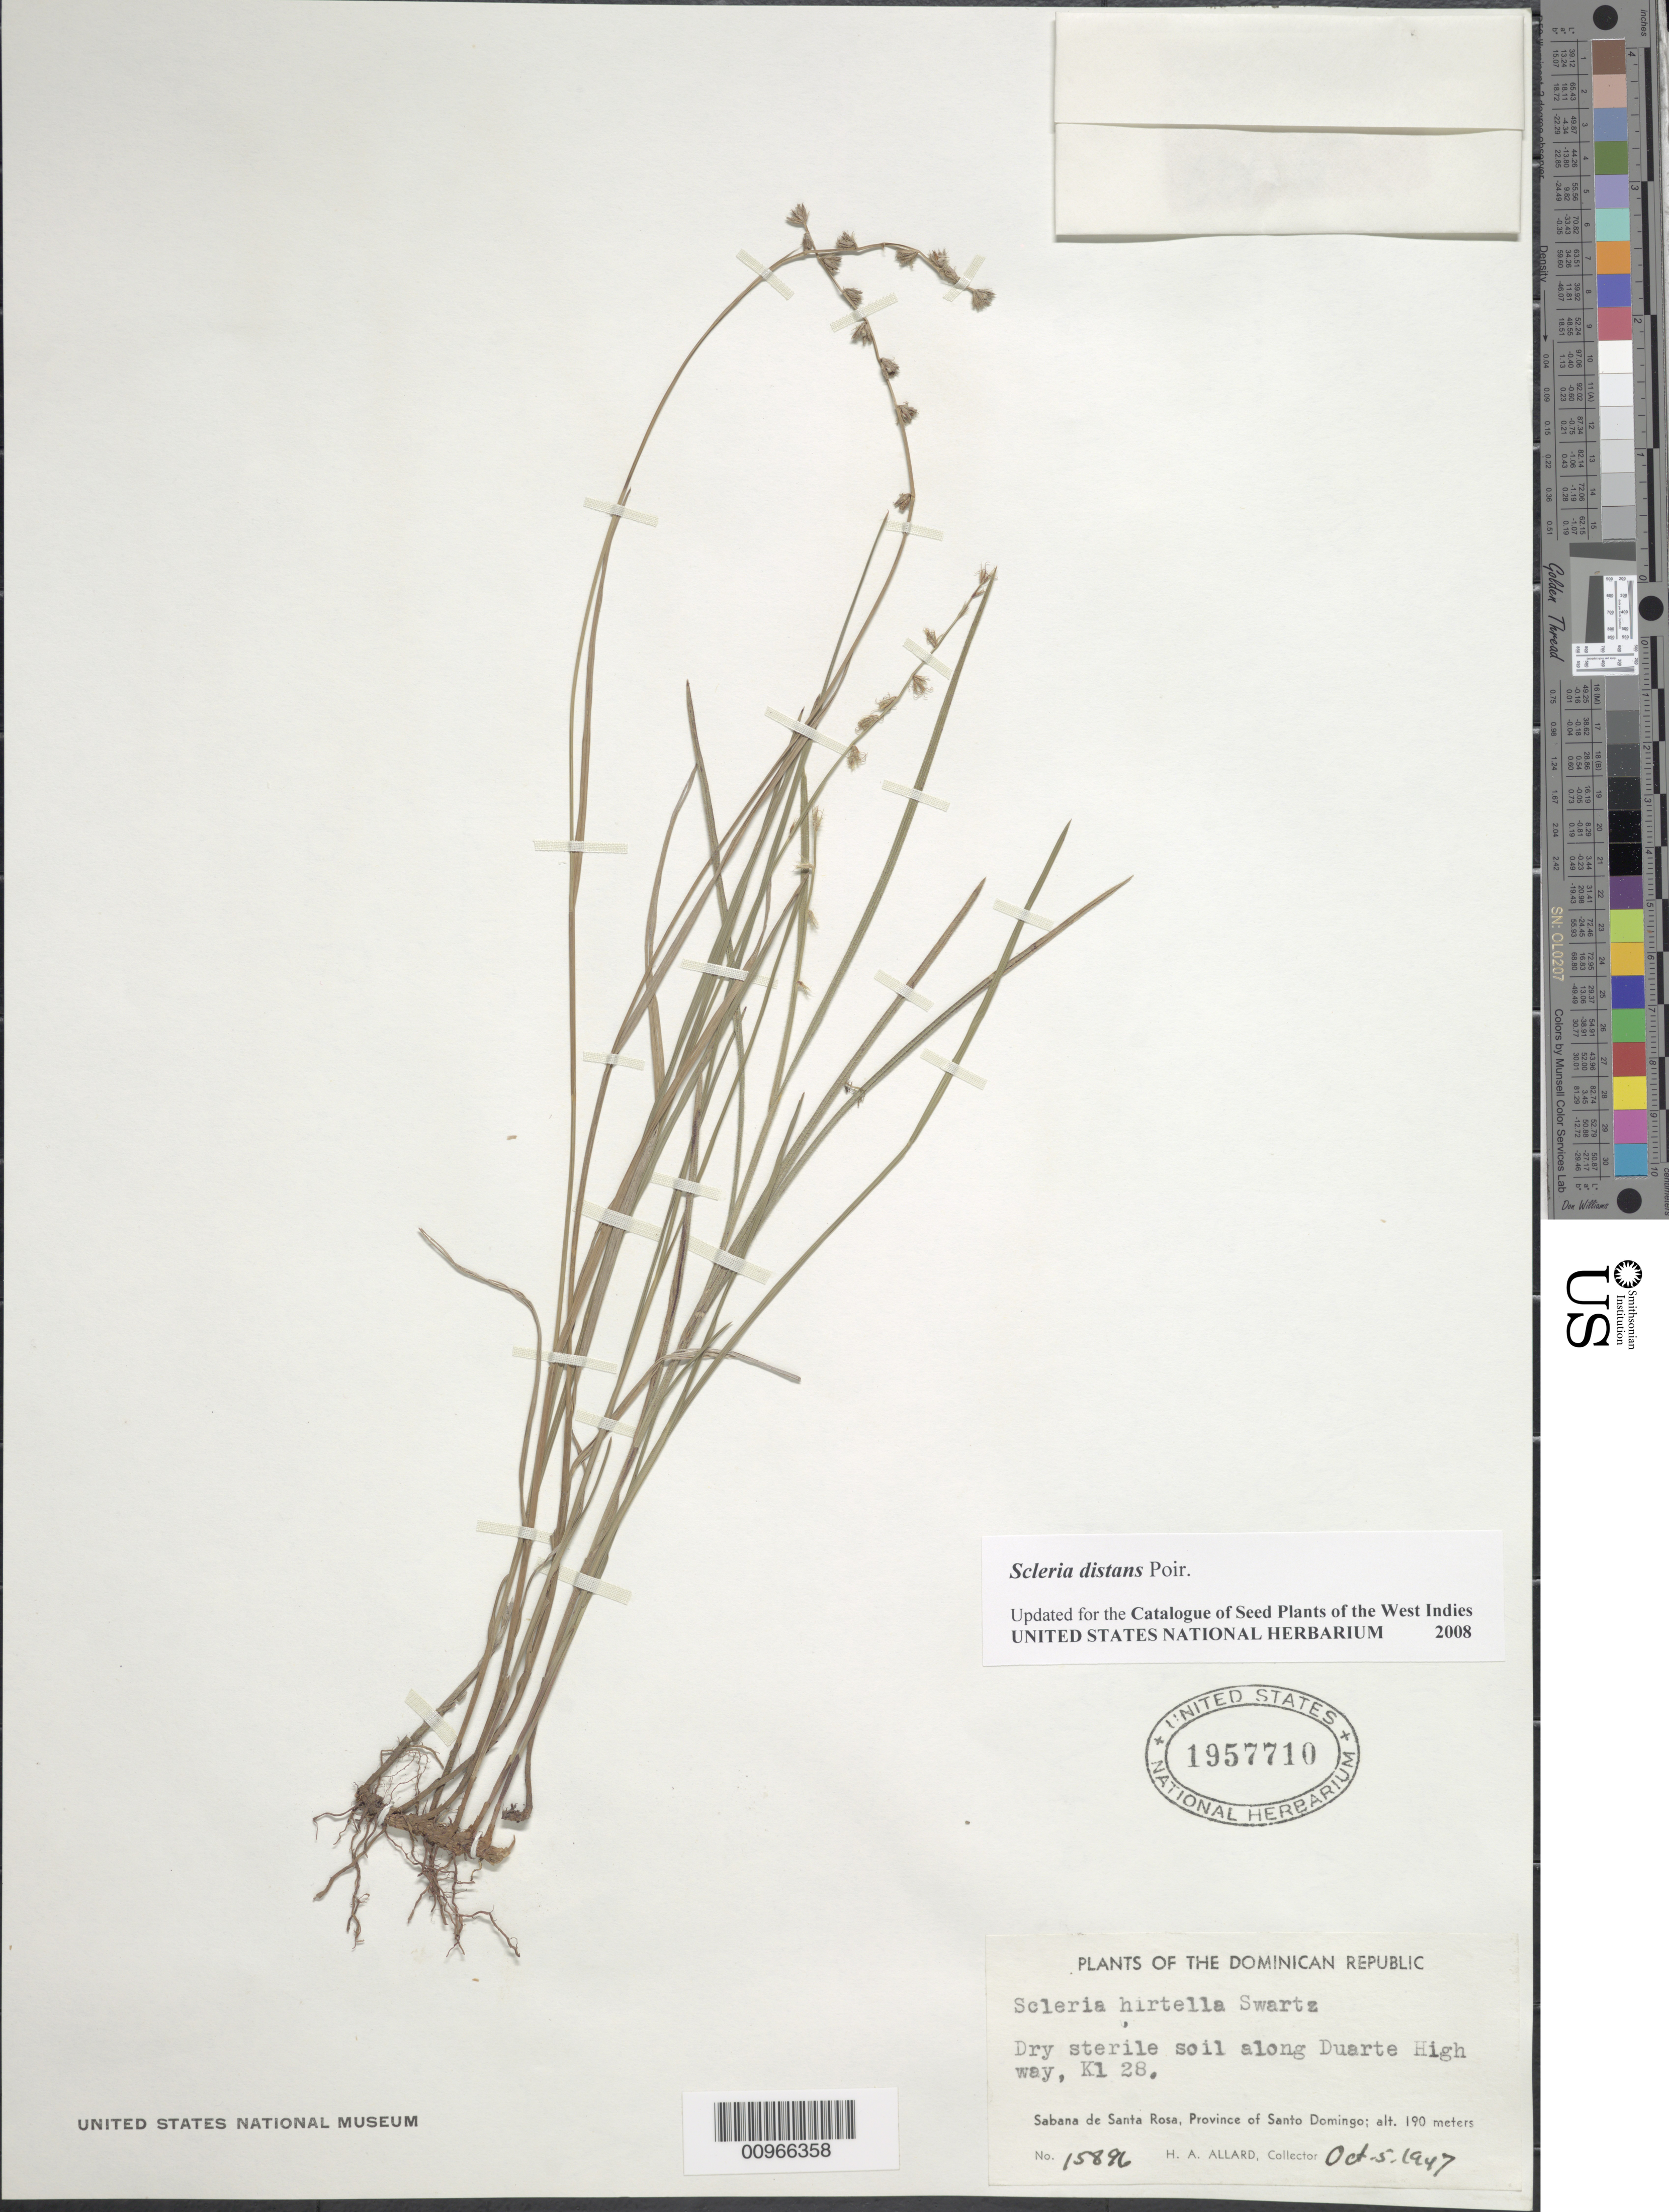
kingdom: Plantae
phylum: Tracheophyta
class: Liliopsida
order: Poales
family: Cyperaceae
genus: Scleria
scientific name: Scleria distans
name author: Poir.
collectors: H. A. Allard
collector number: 15896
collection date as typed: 05 Oct 1947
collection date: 1947-10-05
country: Dominican Republic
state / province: Santo Domingo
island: Hispaniola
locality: Sabana de Santa Rosa, along Duarte Highway, Kl. 28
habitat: Dry sterile soil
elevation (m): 190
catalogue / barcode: US 1957710